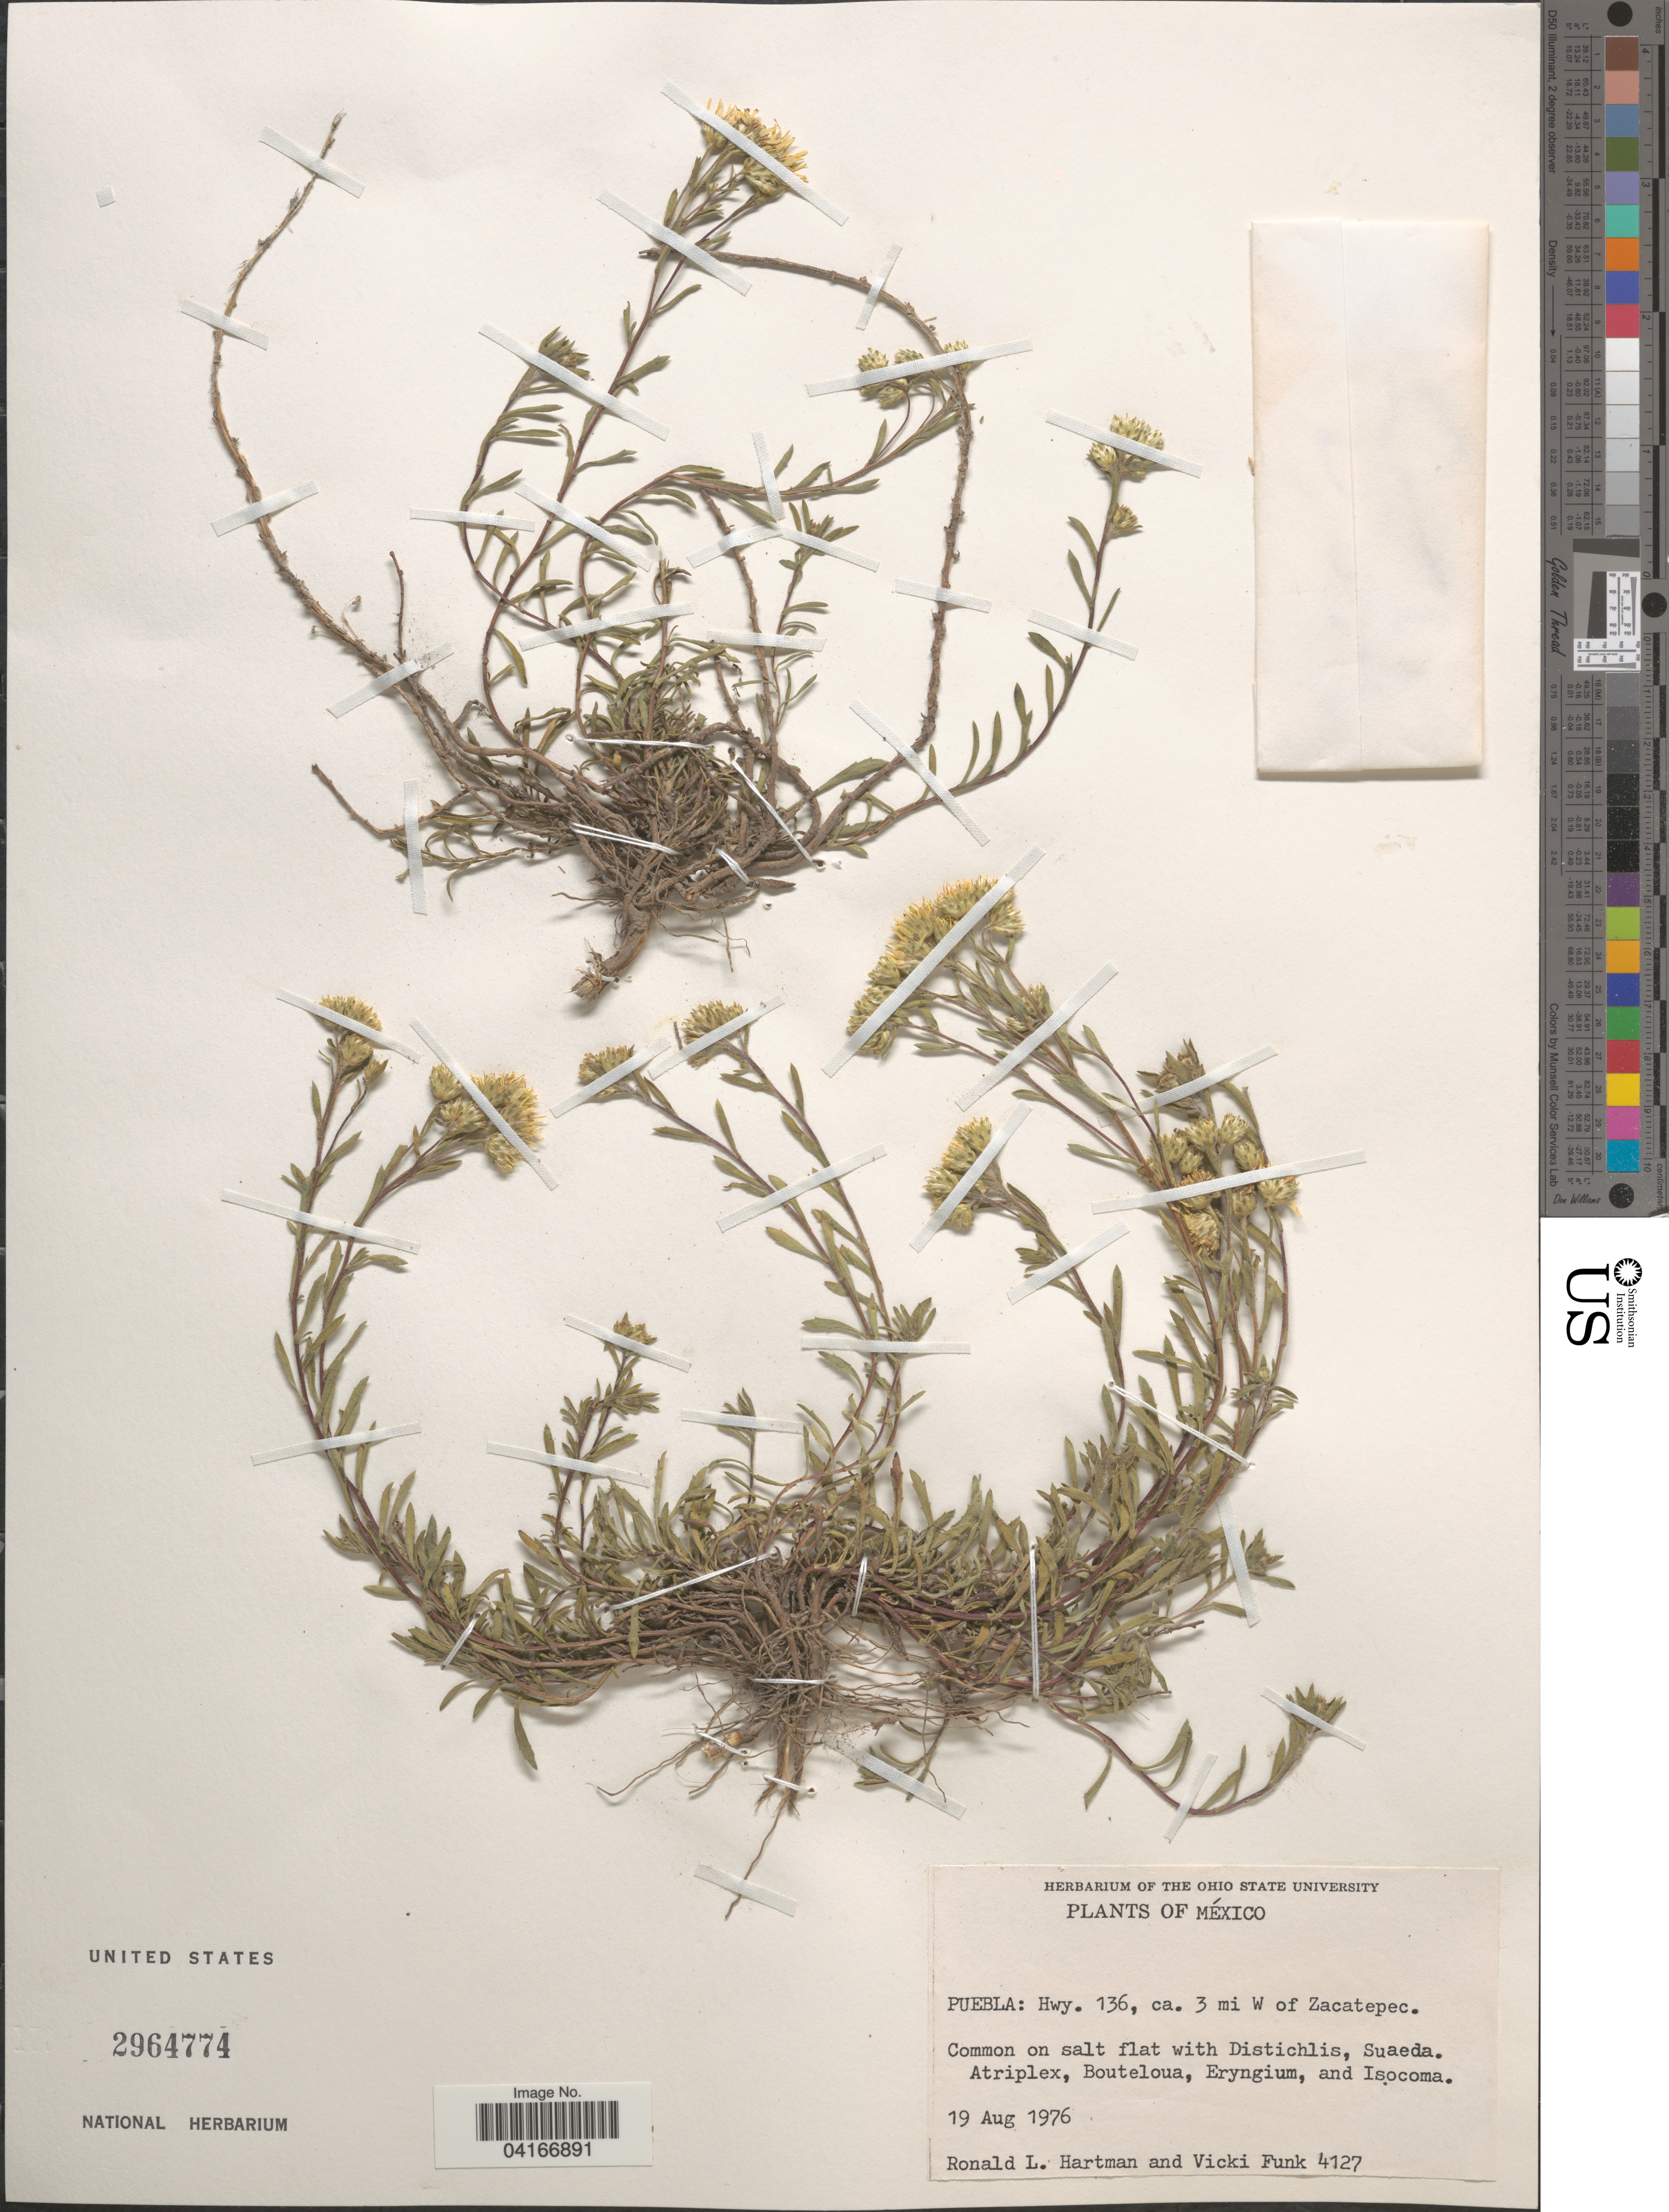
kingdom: Plantae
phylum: Tracheophyta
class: Magnoliopsida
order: Asterales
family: Asteraceae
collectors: R. Hartman & V. Funk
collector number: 4127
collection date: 1976-08-19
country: Mexico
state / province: Puebla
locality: Hwy. 136, ca. 3 mi W of Zacatepec.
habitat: On salt flat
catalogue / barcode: US 2964774